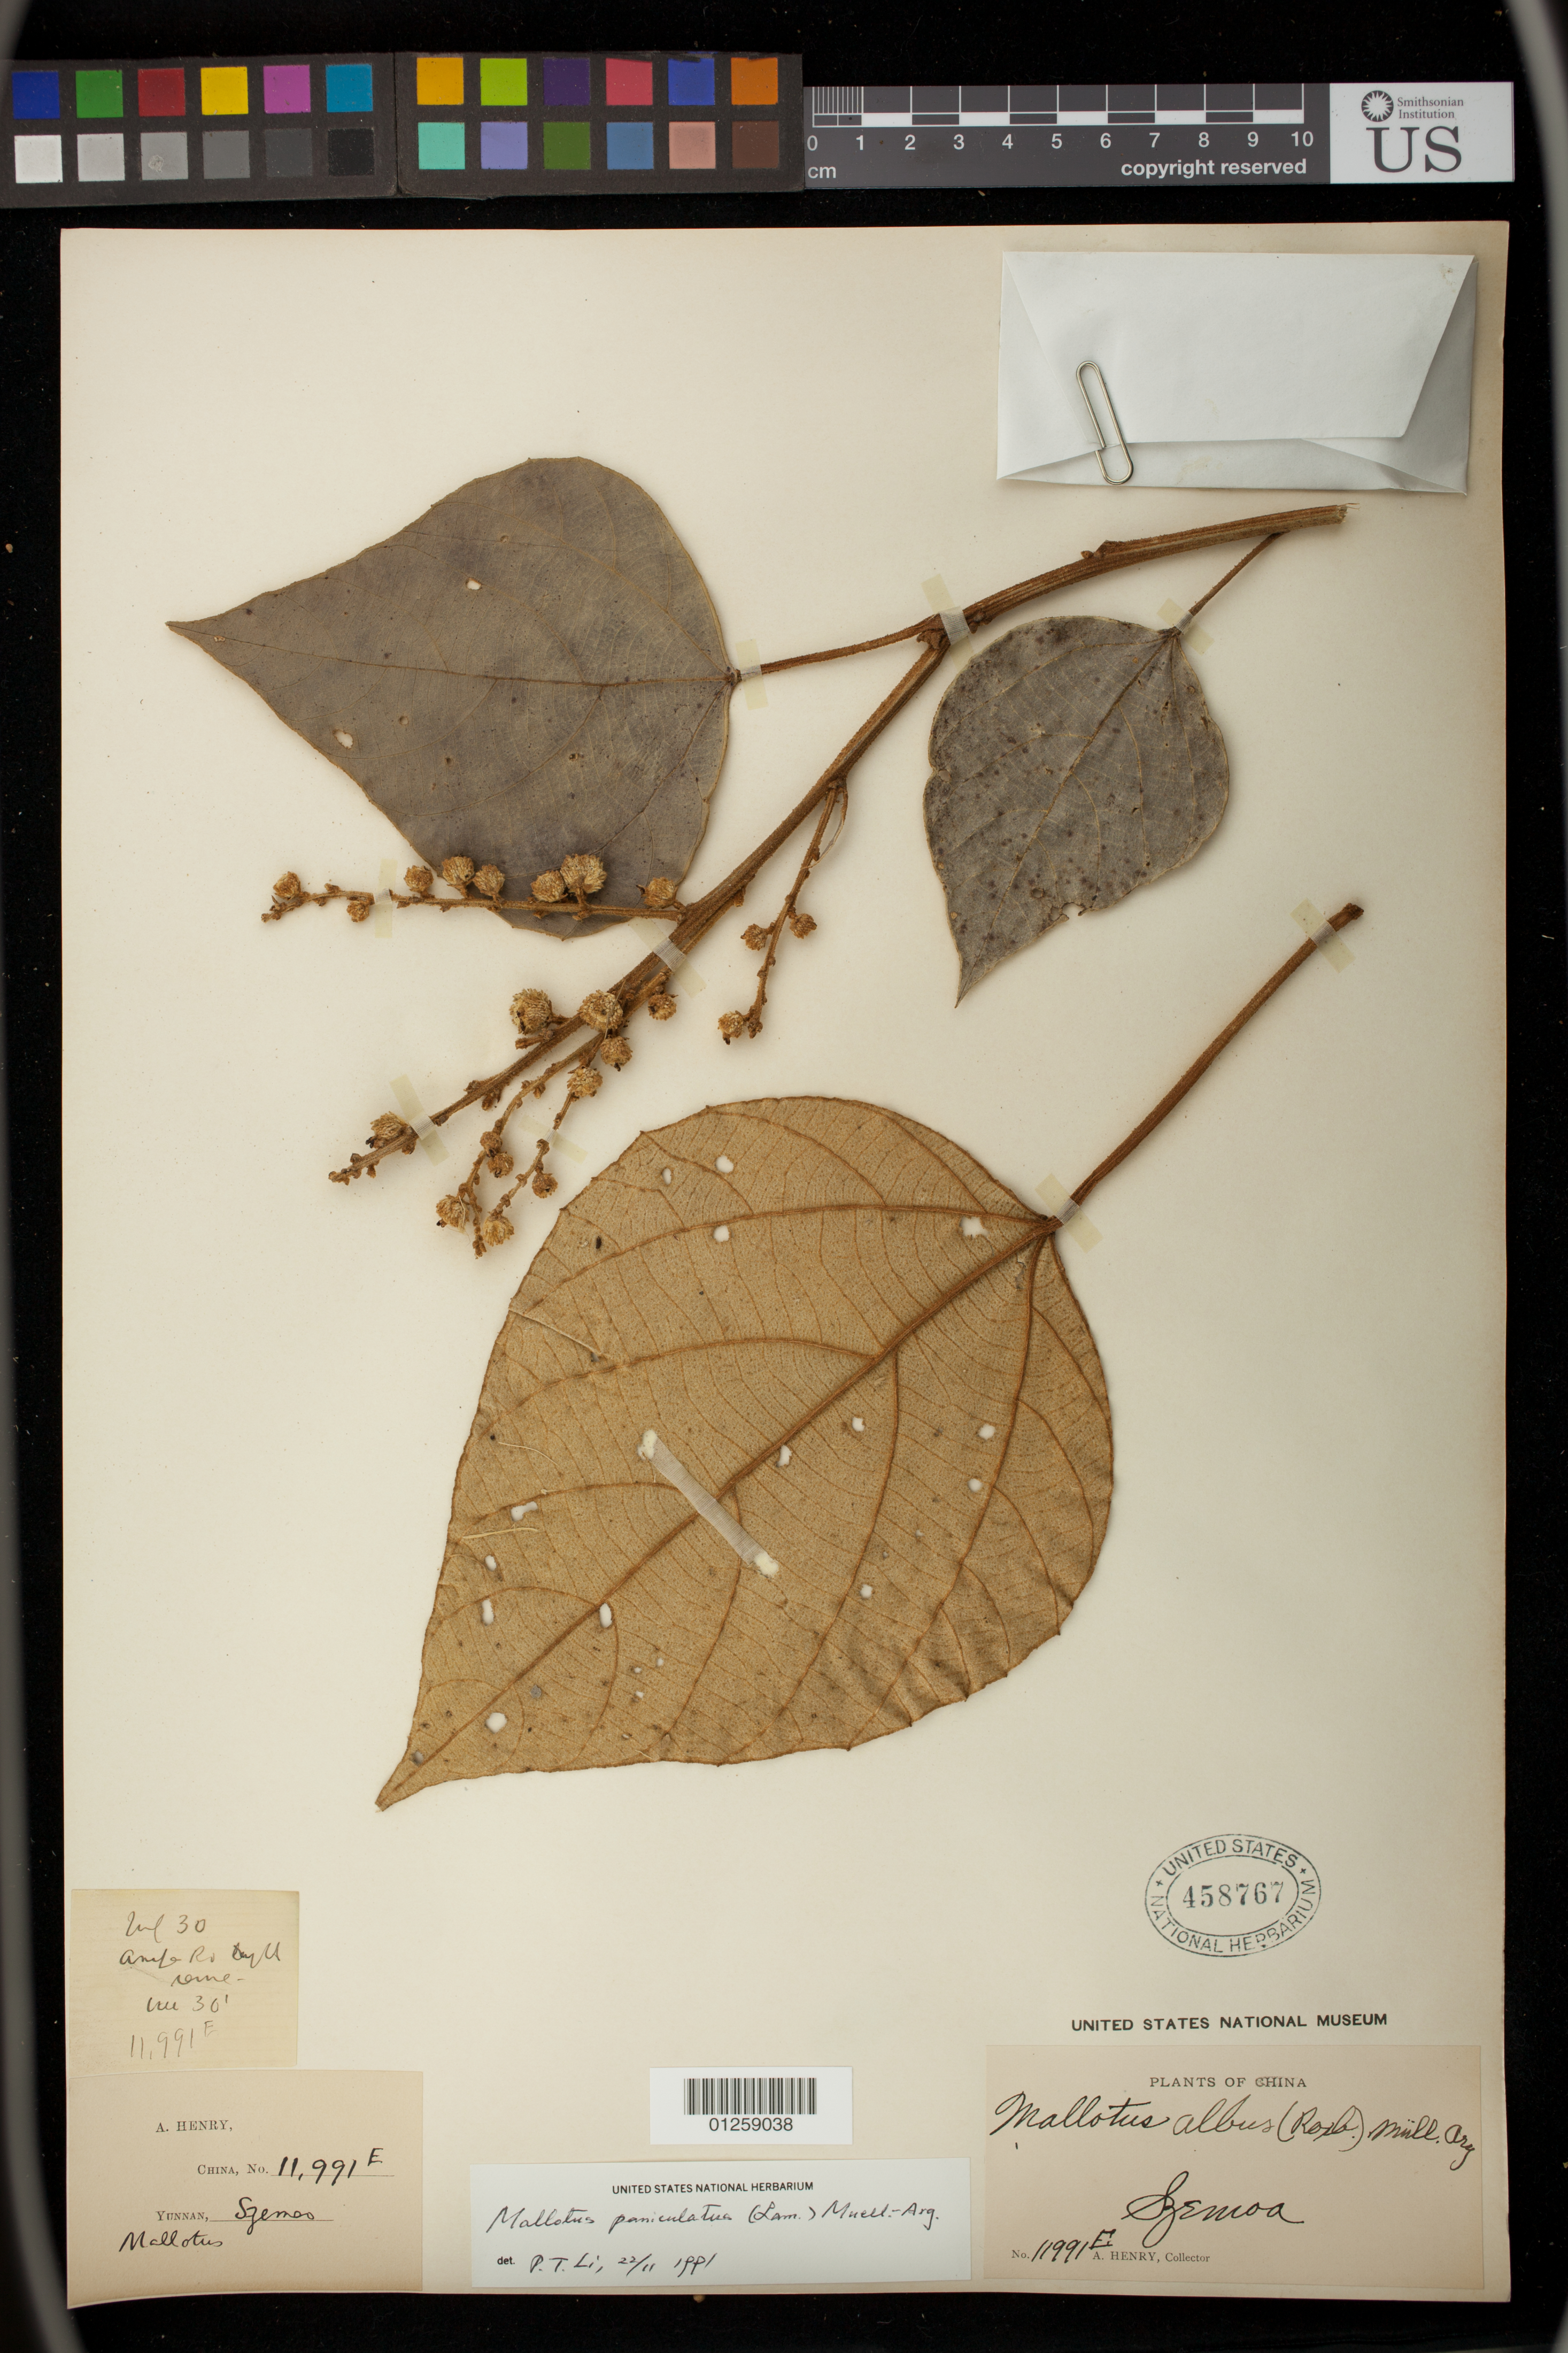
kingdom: Plantae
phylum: Tracheophyta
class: Magnoliopsida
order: Malpighiales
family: Euphorbiaceae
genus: Mallotus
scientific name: Mallotus paniculatus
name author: (Lam.) Müll. Arg.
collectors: A. Henry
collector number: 11991 E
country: China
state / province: Yunnan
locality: Szemoa.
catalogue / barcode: US 458767